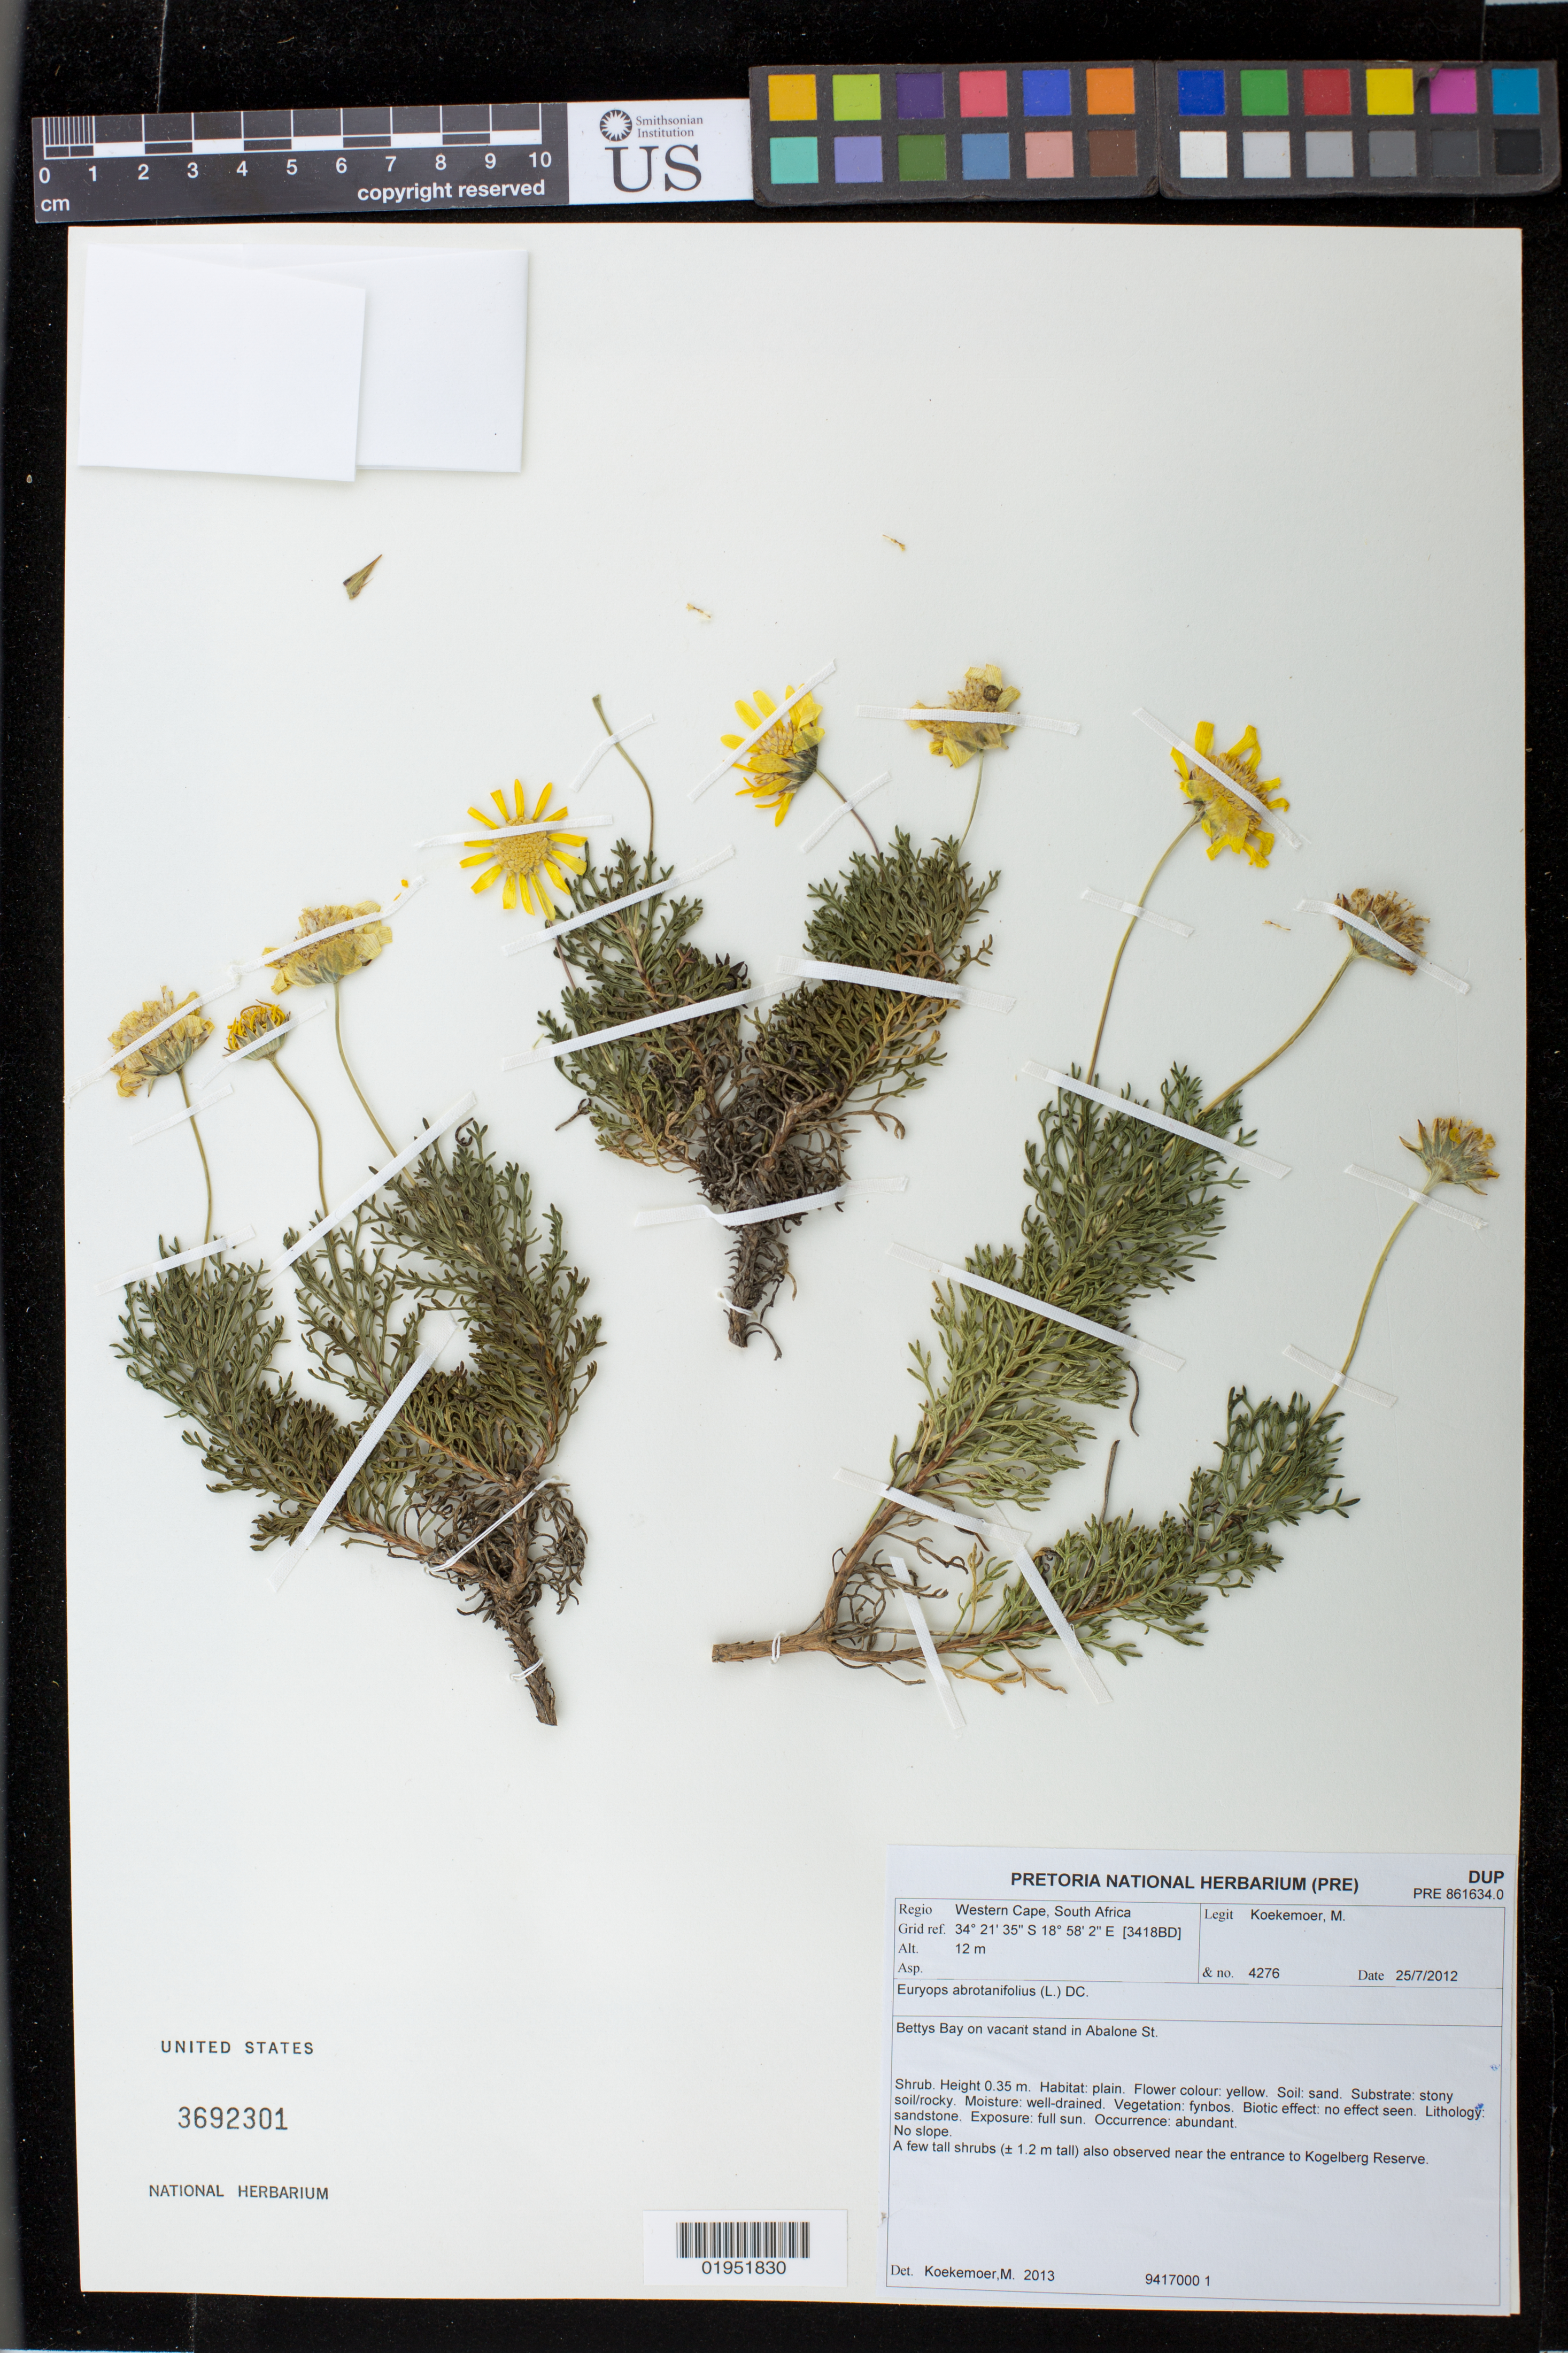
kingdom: Plantae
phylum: Tracheophyta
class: Magnoliopsida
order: Asterales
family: Asteraceae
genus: Euryops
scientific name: Euryops abrotanifolius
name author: (L.) DC.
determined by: Koekemoer, M.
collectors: M. Koekemoer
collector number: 4276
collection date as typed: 25 Jul 2012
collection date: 2012-07-25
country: South Africa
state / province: Western Cape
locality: Bettys Bay on vacant stand in Abalone St.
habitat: Stony sandy soil; full sun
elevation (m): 12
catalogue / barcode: US 3692301